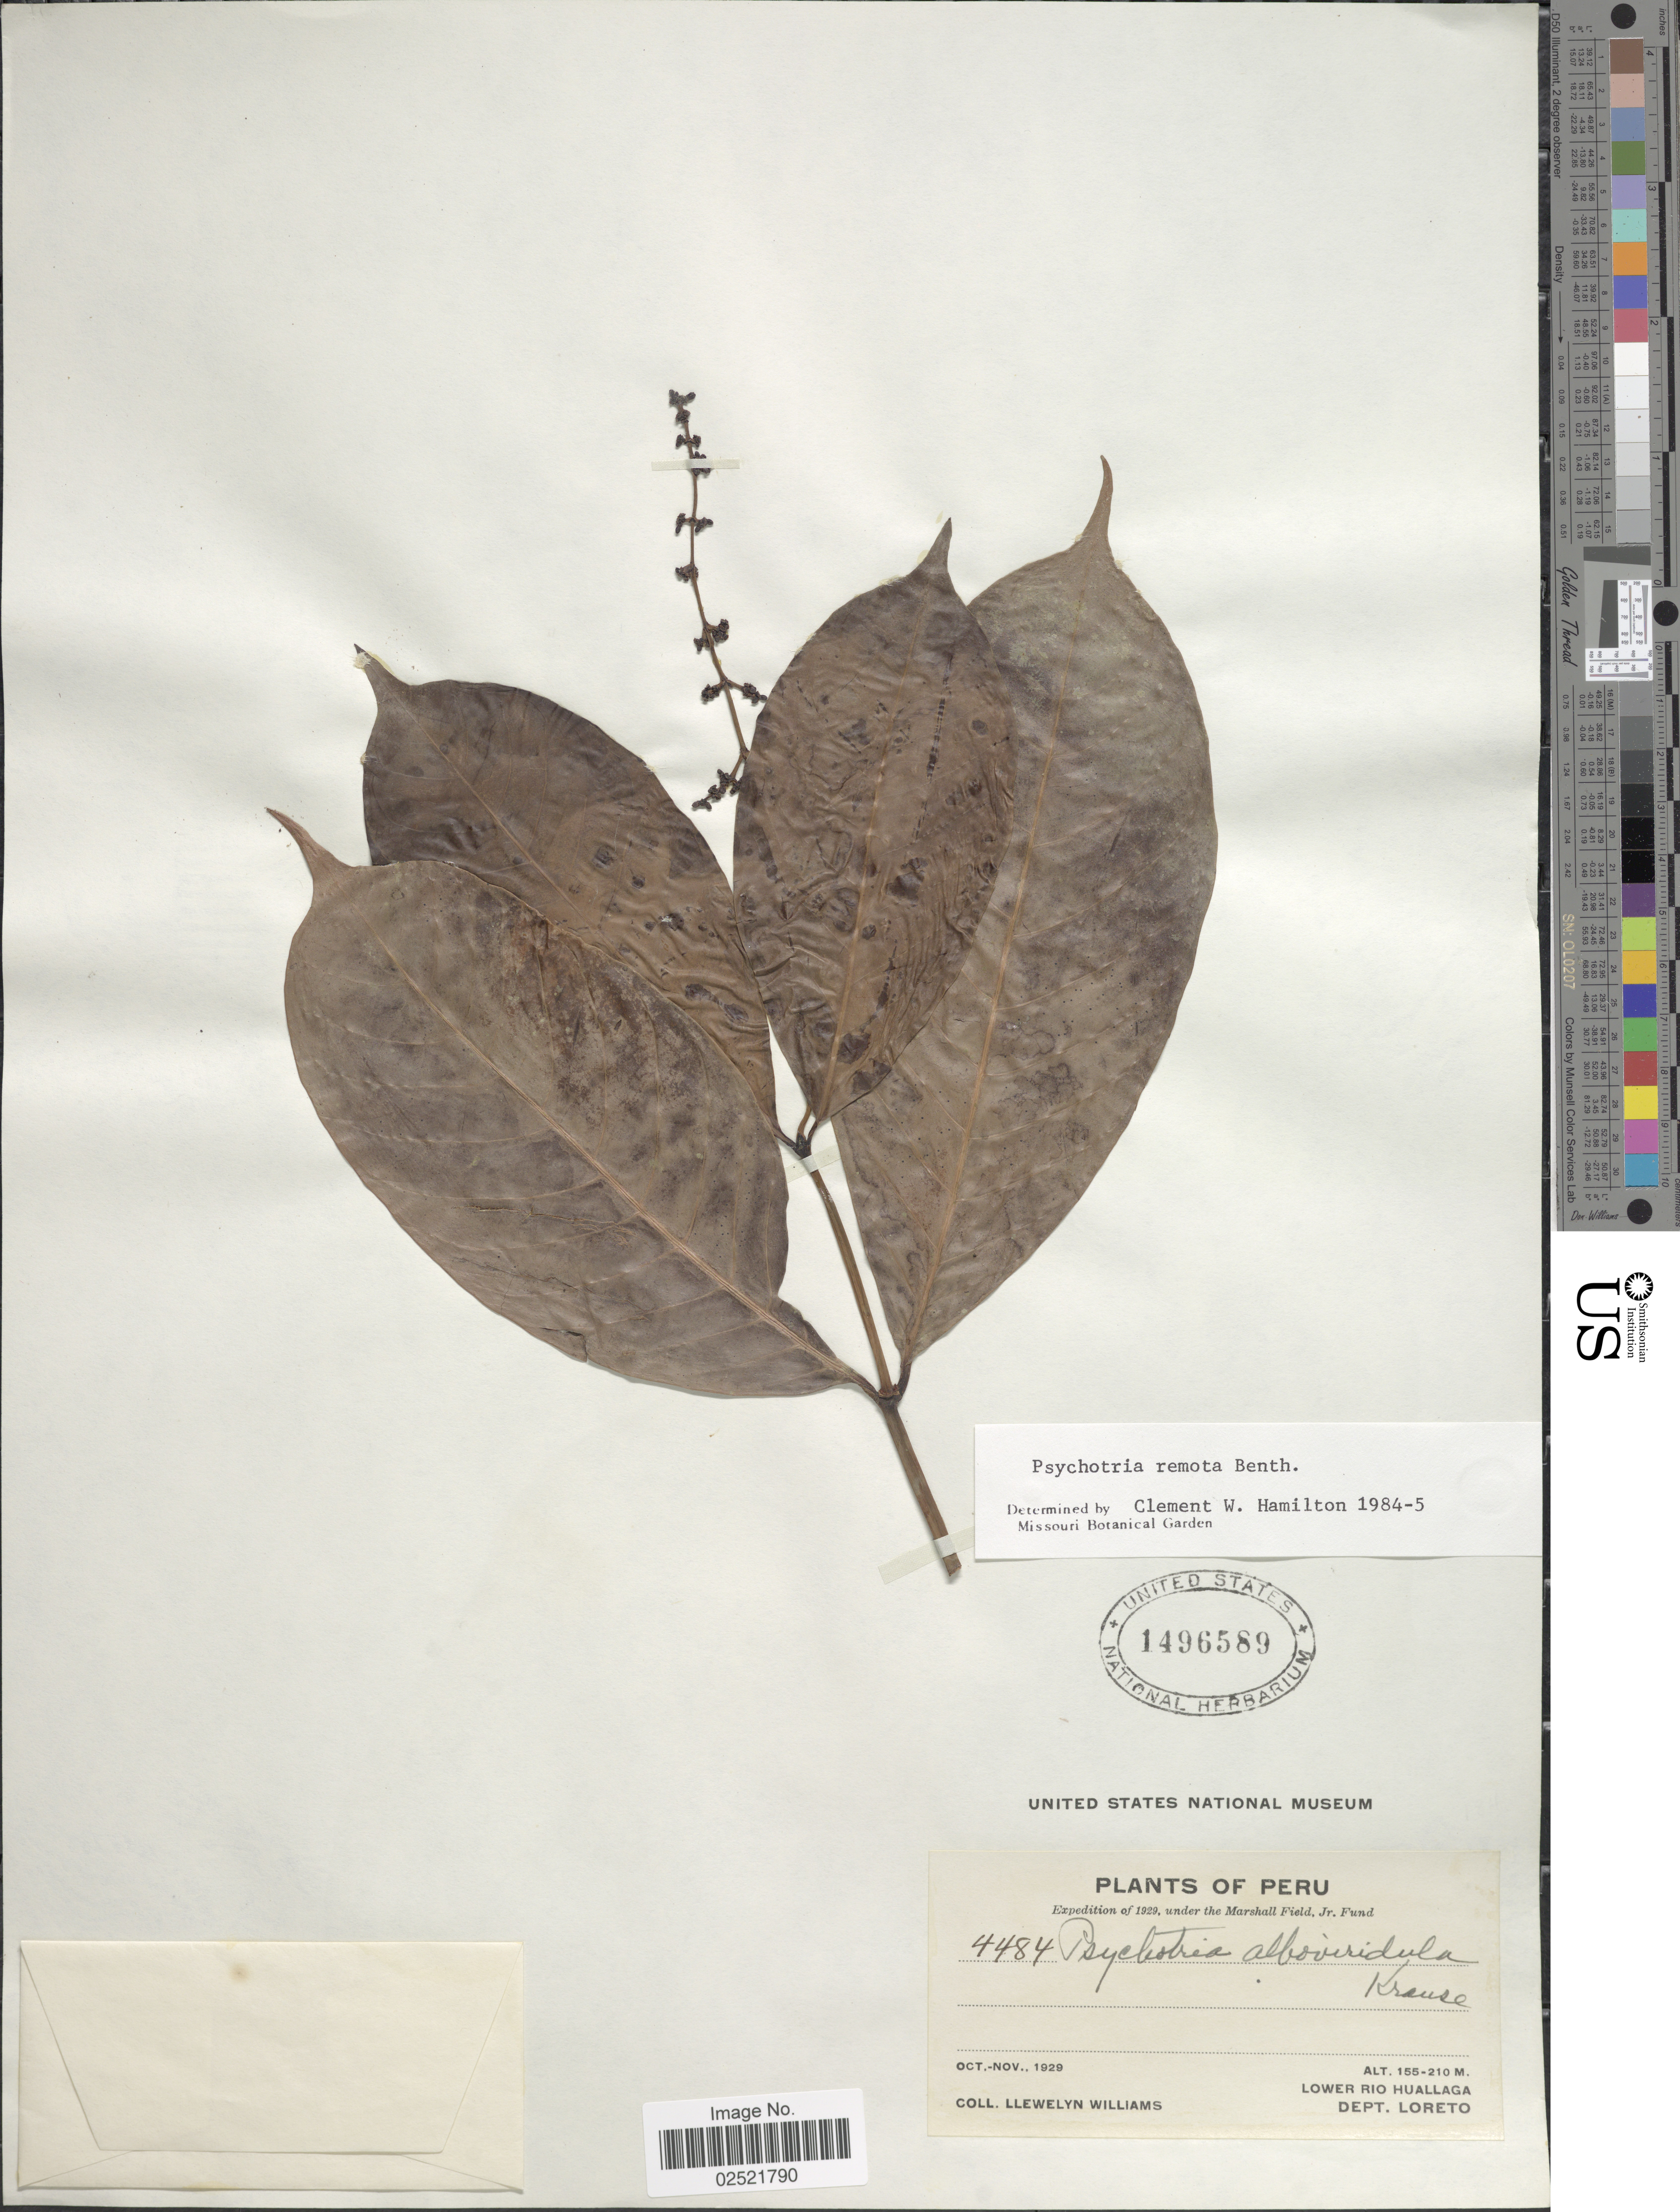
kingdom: Plantae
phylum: Tracheophyta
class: Magnoliopsida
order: Gentianales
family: Rubiaceae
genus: Psychotria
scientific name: Psychotria remota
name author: Benth.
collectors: Ll. Williams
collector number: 4484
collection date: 1929-10/1929-11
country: Peru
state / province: Loreto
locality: Lower Rio Huallaga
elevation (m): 155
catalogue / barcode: US 1496589